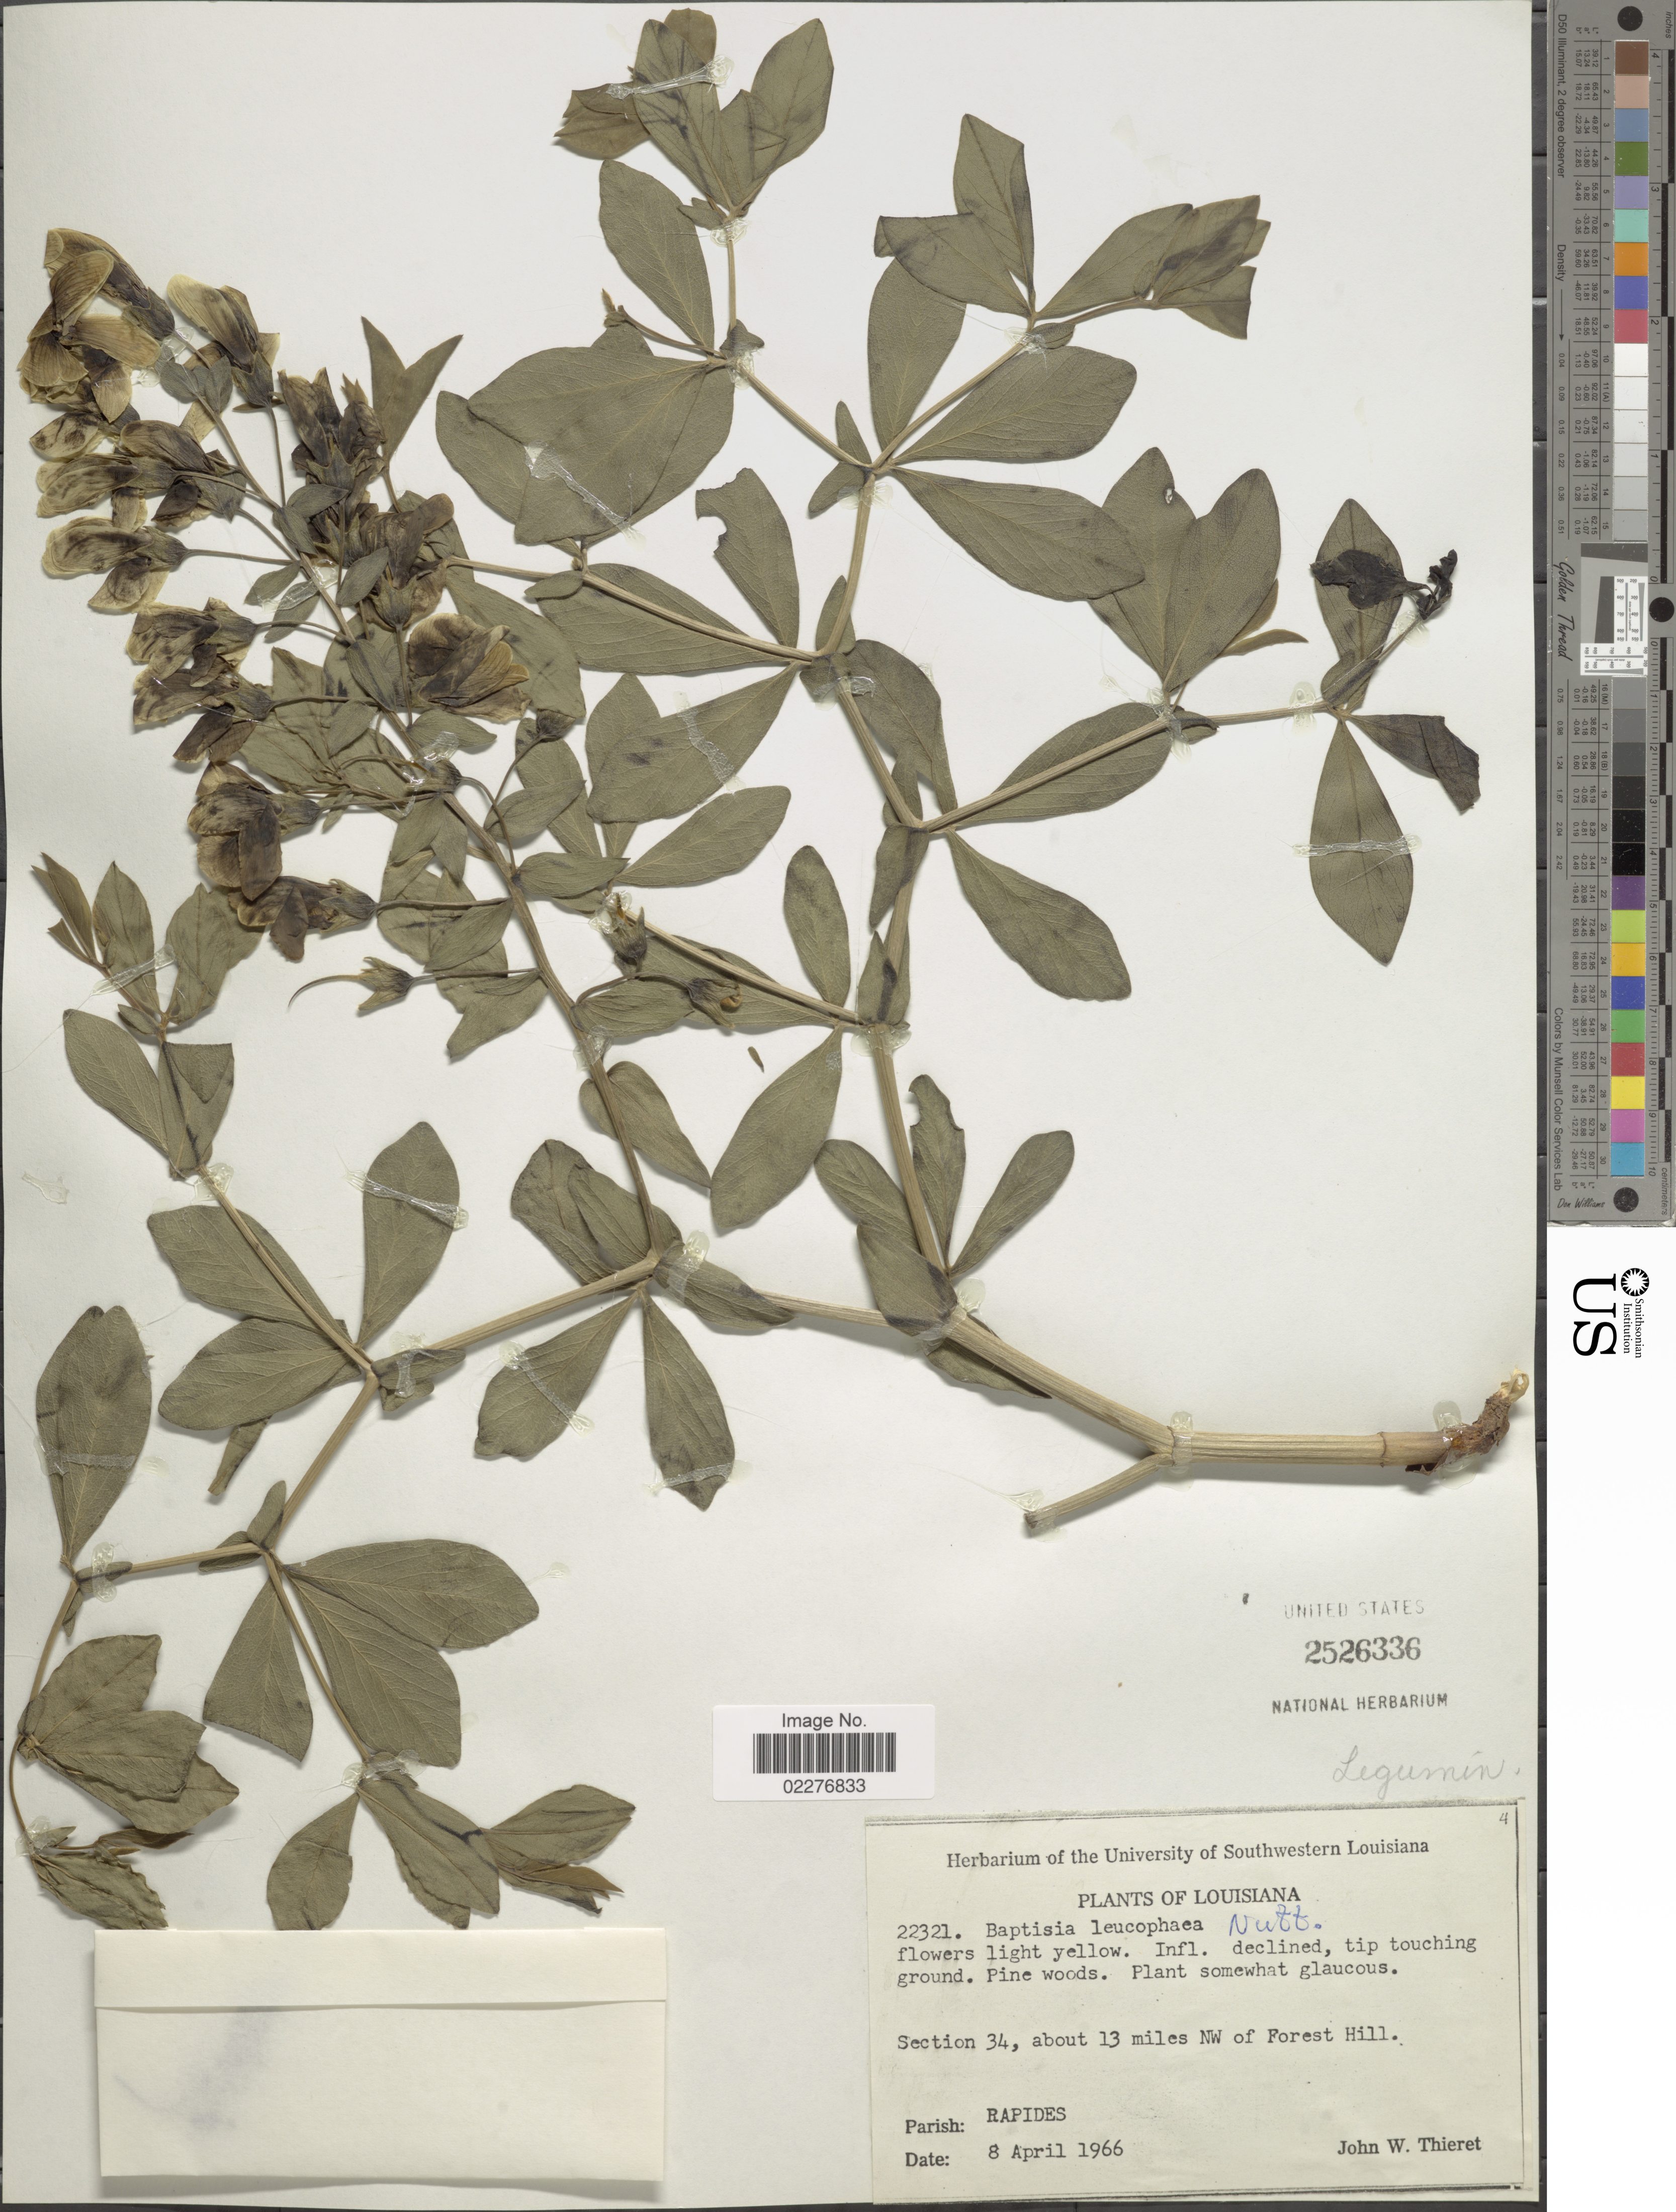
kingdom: Plantae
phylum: Tracheophyta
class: Magnoliopsida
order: Fabales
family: Fabaceae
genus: Baptisia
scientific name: Baptisia leucophaea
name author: Nutt.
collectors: J. W. Thieret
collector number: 22321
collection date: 1966-04-08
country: United States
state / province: Louisiana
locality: Section 34, about 13 miles NW of Forest Hill, Parish: Rapides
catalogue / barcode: US 2526336